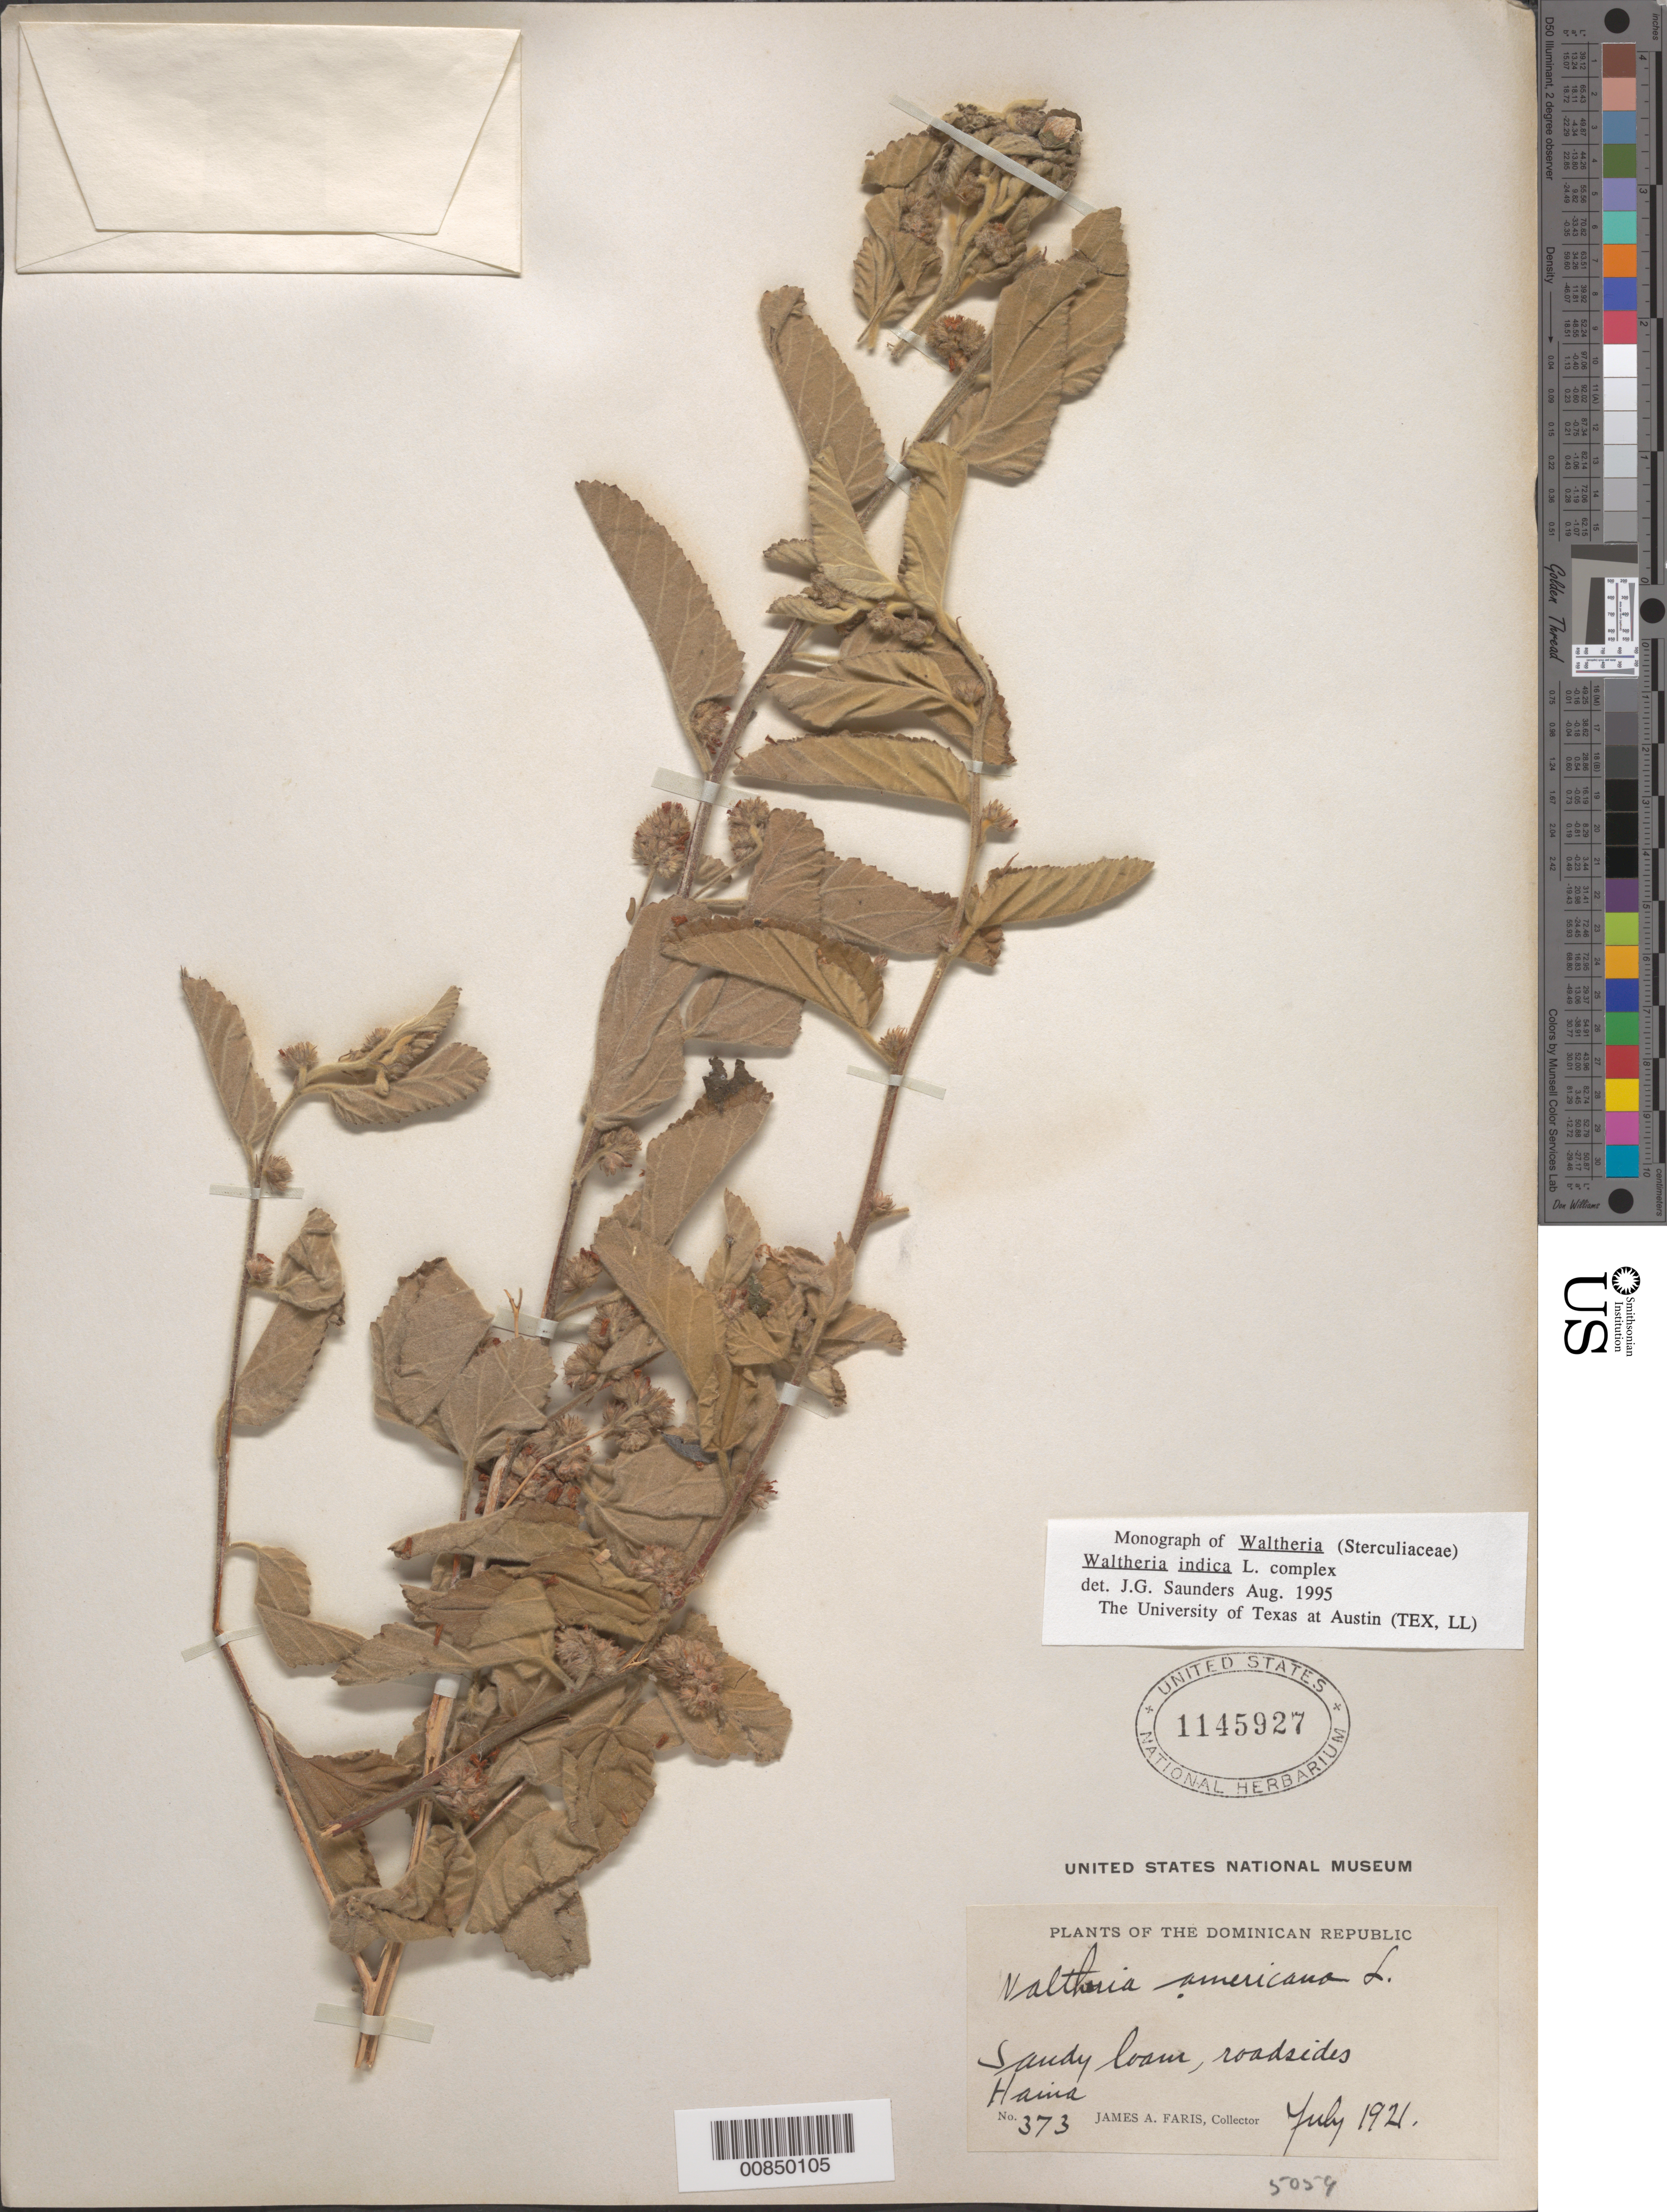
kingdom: Plantae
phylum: Tracheophyta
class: Magnoliopsida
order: Malvales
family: Malvaceae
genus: Waltheria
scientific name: Waltheria indica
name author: L.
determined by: Saunders, J. G.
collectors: J. Faris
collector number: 373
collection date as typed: Jul 1921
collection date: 1921-07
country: Dominican Republic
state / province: San Cristóbal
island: Hispaniola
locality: Haina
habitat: Sandy loam, roadsides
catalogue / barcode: US 1145927